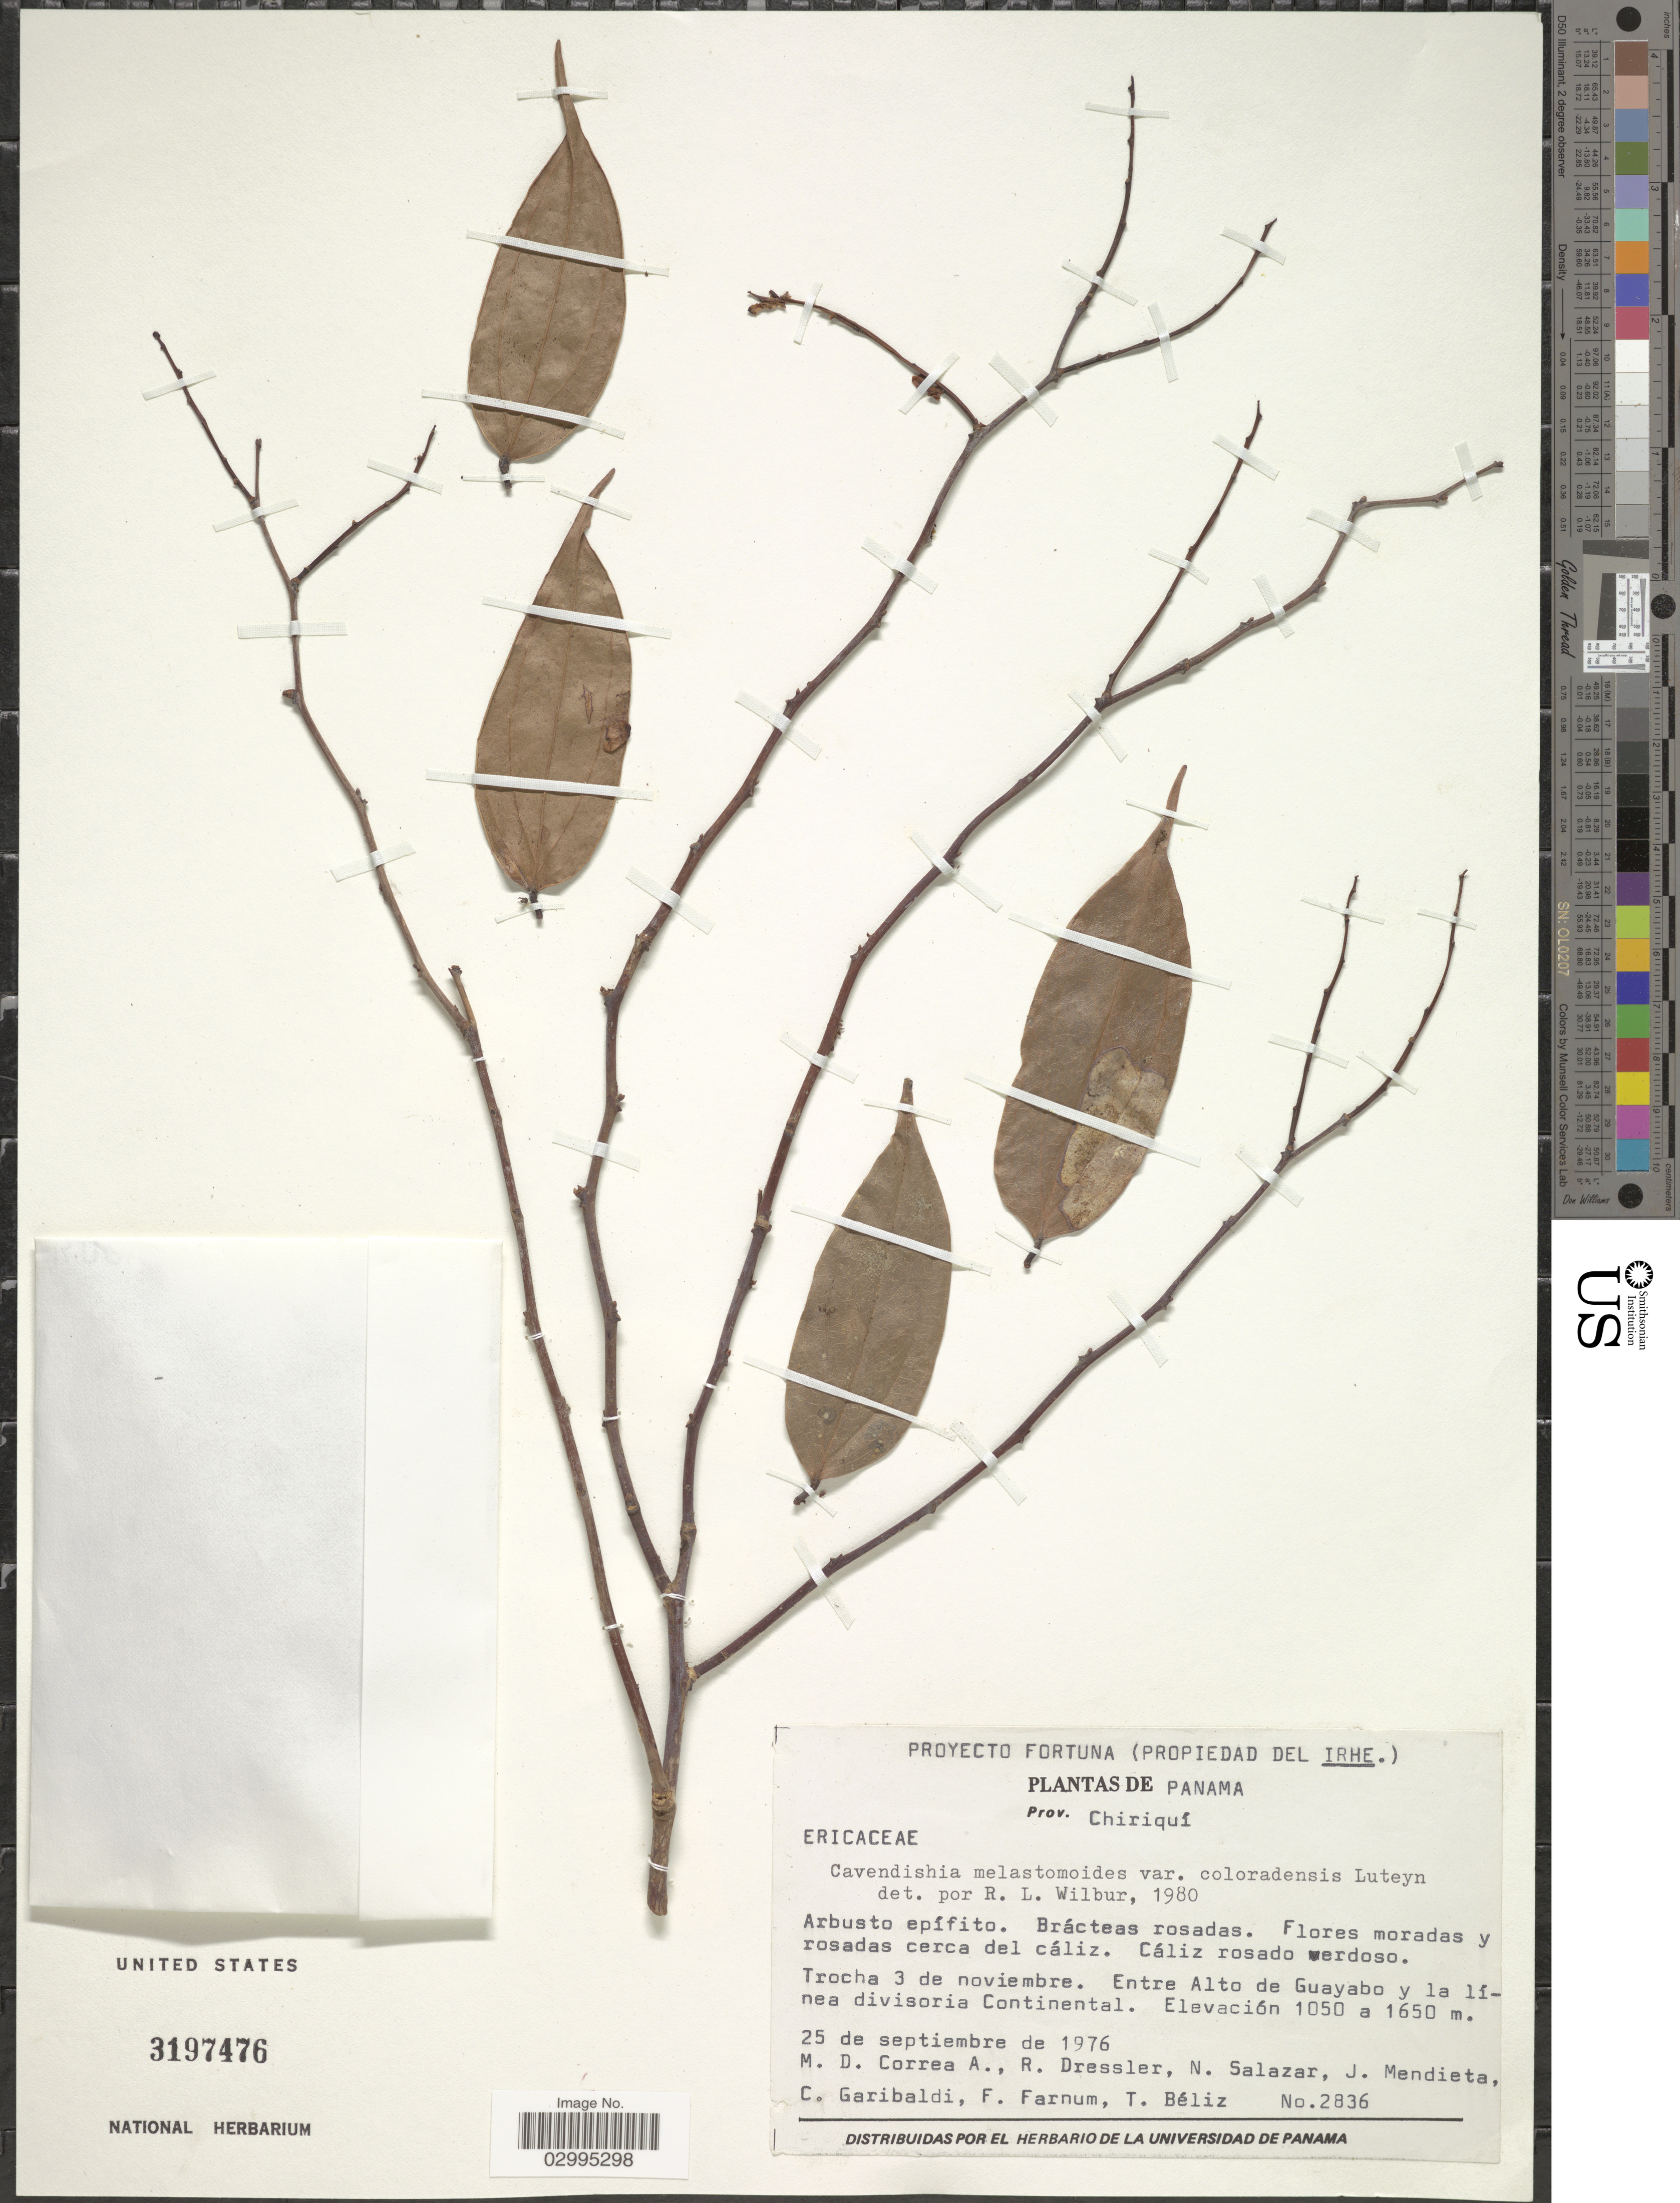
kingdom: Plantae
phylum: Tracheophyta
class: Magnoliopsida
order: Ericales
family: Ericaceae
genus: Cavendishia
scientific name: Cavendishia melastomoides var. coloradensis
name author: Luteyn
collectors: M. D. Corrêa-A., R. Dressler, N. Salazar & J. Mendieta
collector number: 2836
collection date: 1976-09-25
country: Panama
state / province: Chiriqui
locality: Entre Alto de Guayabo y la línea divisoria Continental.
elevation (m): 1050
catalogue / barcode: US 3197476